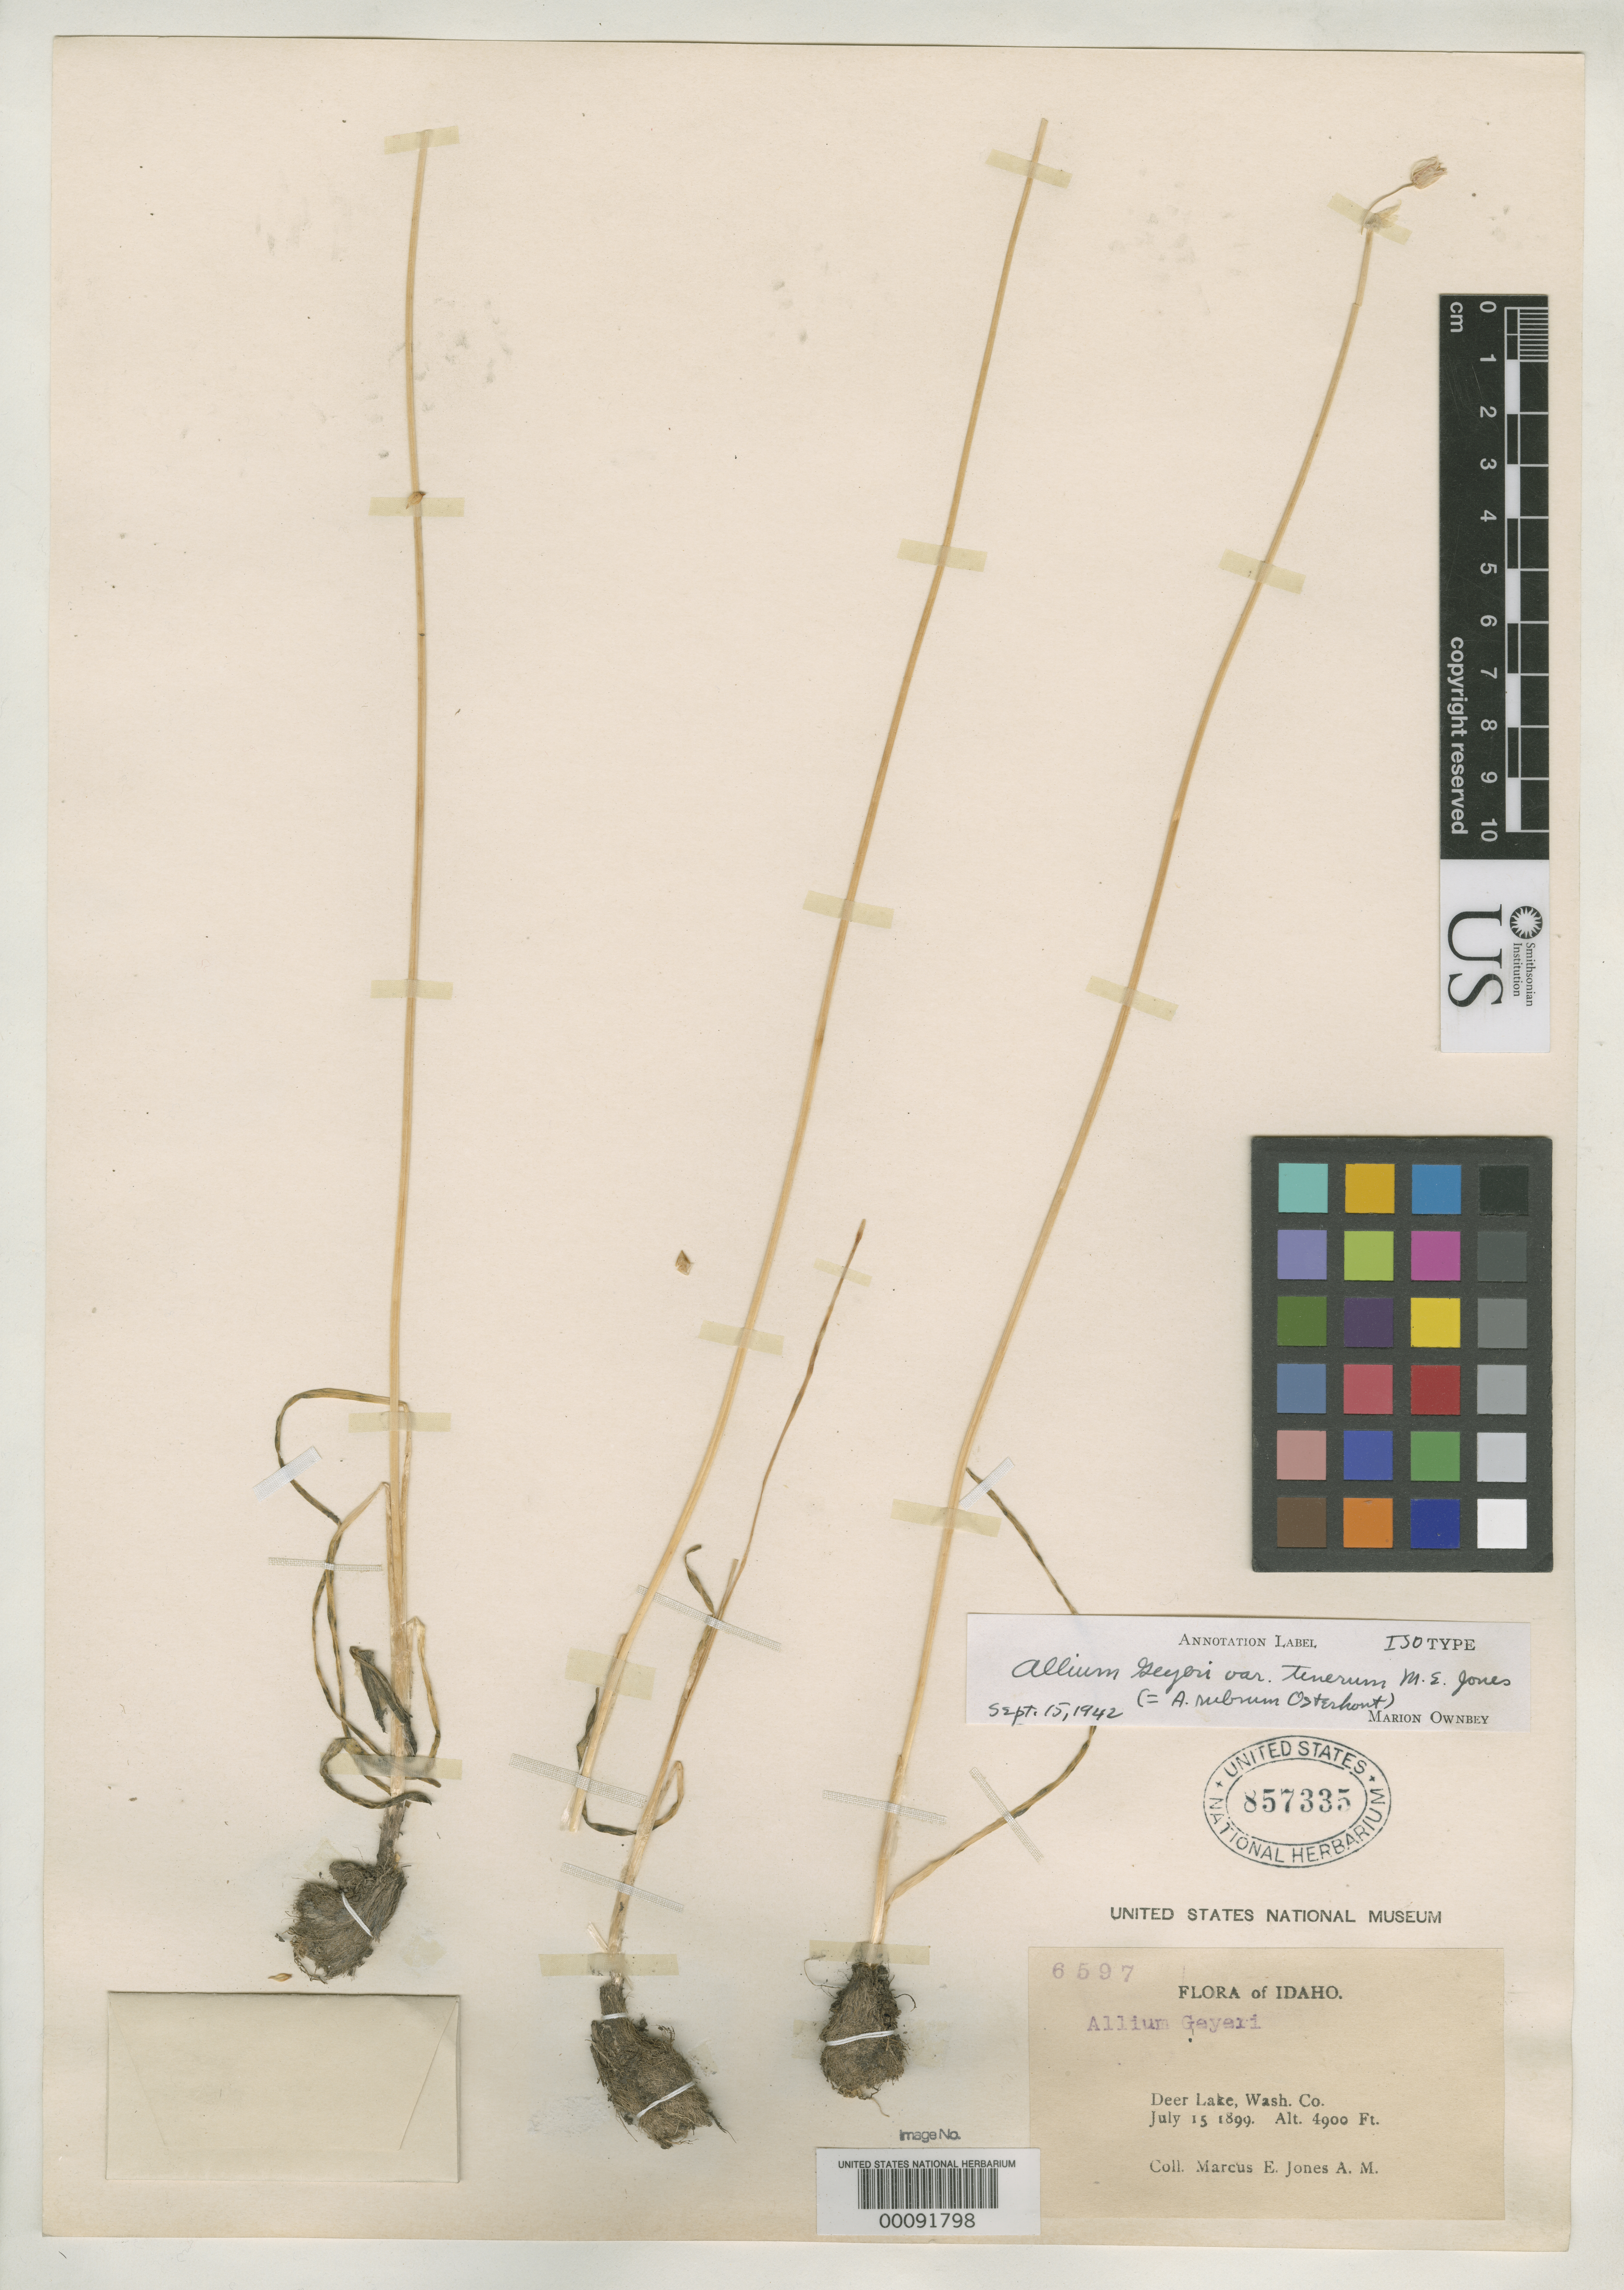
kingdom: Plantae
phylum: Tracheophyta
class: Liliopsida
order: Asparagales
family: Amaryllidaceae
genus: Allium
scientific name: Allium geyeri var. tenerum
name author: M.E. Jones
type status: Isotype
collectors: M. E. Jones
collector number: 6597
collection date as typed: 15 Jul 1899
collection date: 1899-07-15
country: United States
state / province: Idaho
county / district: Washington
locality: Deer Lake.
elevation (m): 1494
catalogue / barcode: US 857335